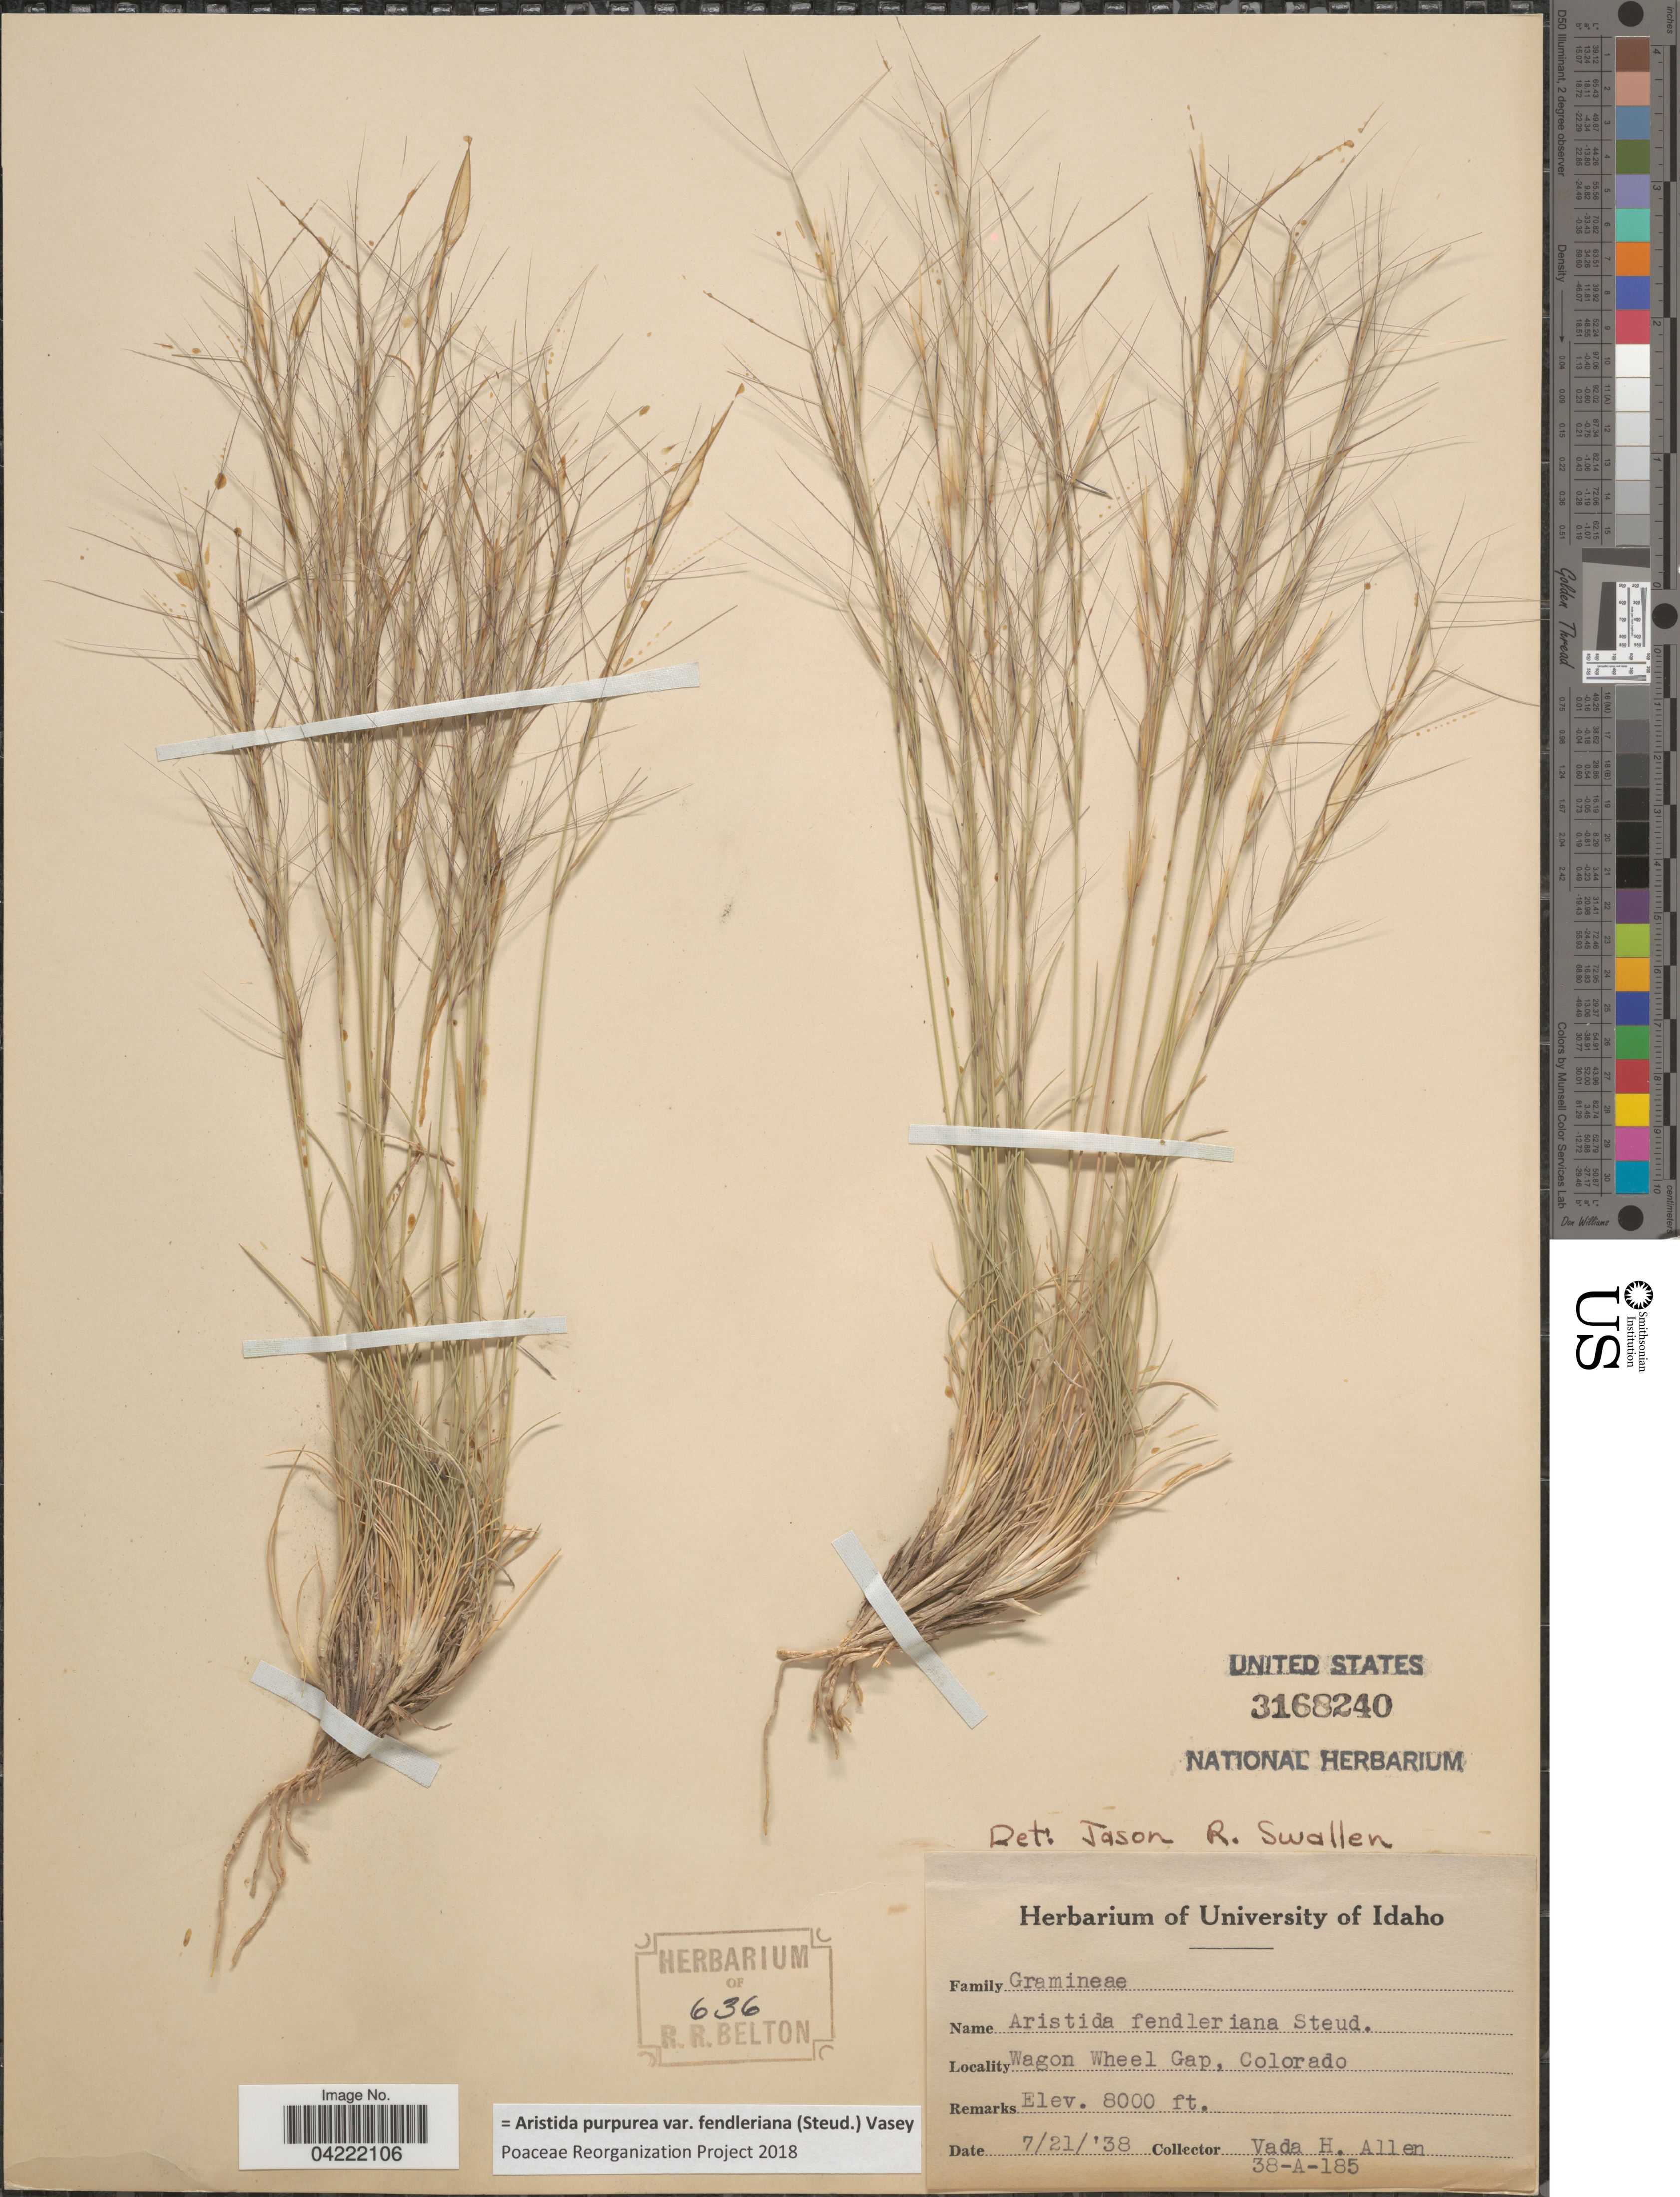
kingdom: Plantae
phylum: Tracheophyta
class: Liliopsida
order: Poales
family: Poaceae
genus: Aristida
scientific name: Aristida purpurea var. fendleriana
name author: (Steud.) Vasey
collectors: V. Allen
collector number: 38-A-185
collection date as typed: Transcribed d/m/y: 21/7/38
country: United States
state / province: Colorado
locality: Wagon Wheel Gap.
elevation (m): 2438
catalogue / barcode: US 3168240